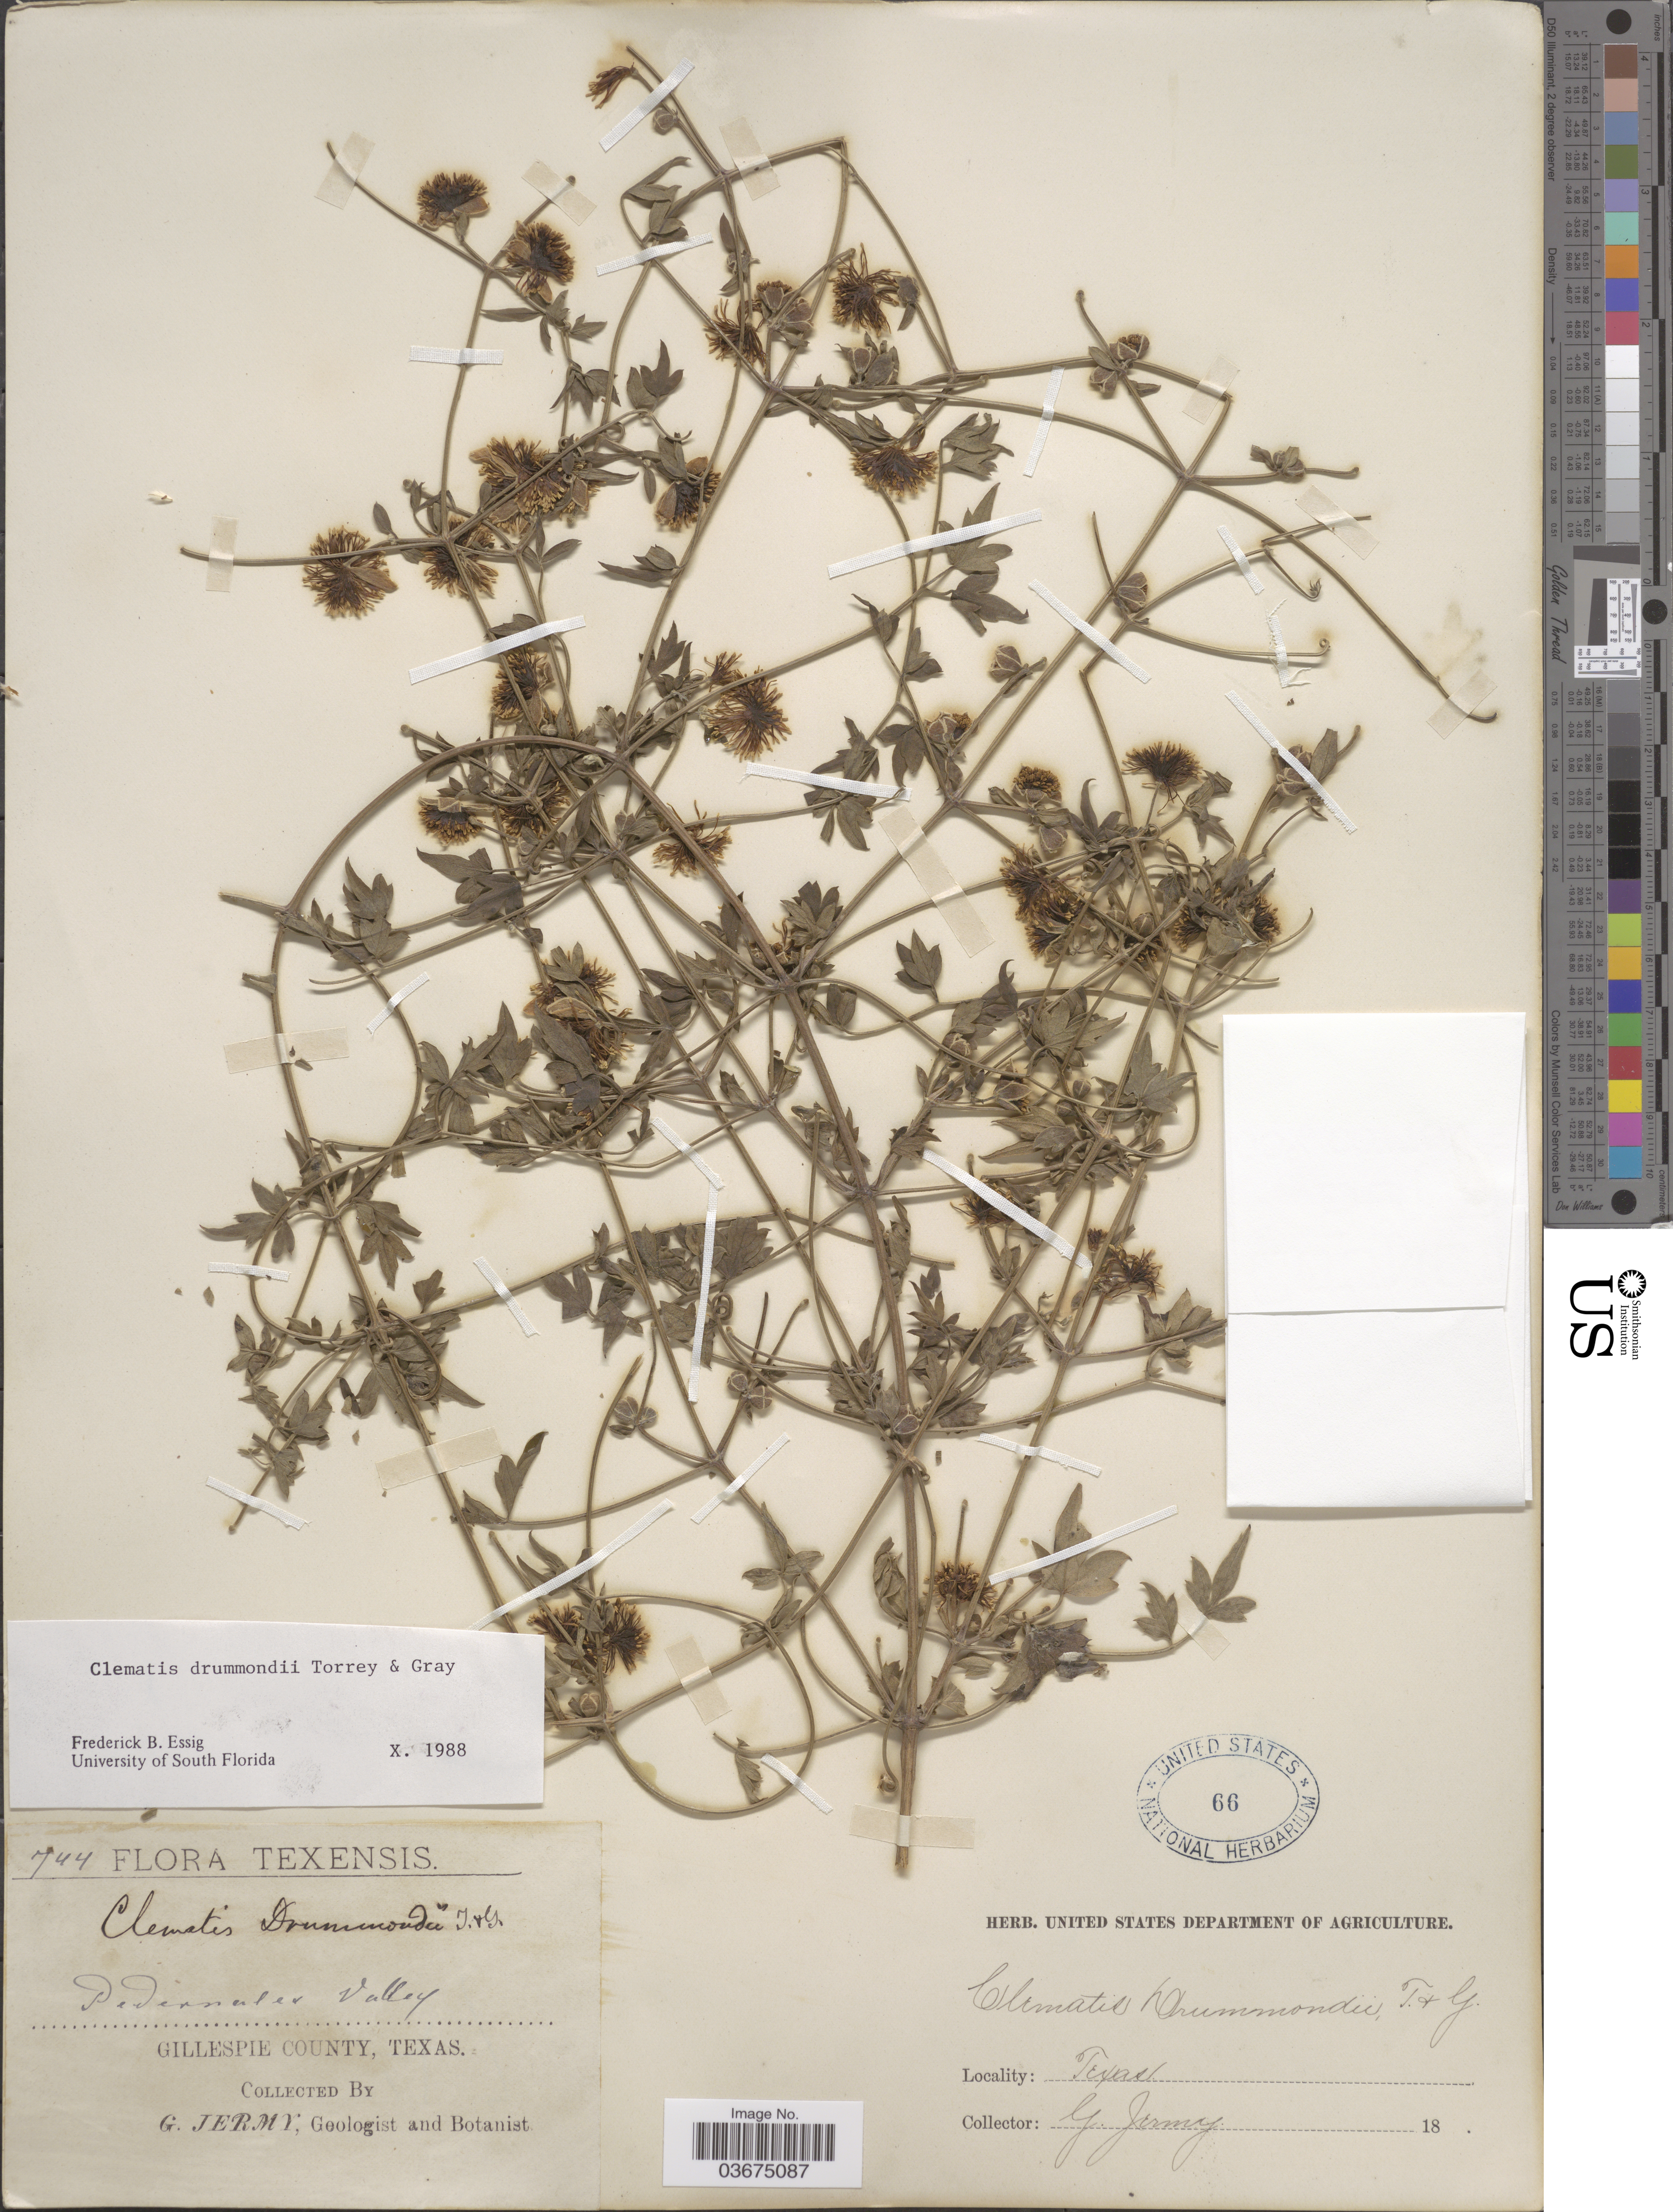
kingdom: Plantae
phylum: Tracheophyta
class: Magnoliopsida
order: Ranunculales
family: Ranunculaceae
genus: Clematis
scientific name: Clematis drummondii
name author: Torr. & A. Gray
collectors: G. Jermy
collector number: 744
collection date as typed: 18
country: United States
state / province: Texas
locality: Pedernales Valley. Gillespie County.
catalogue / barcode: US 66